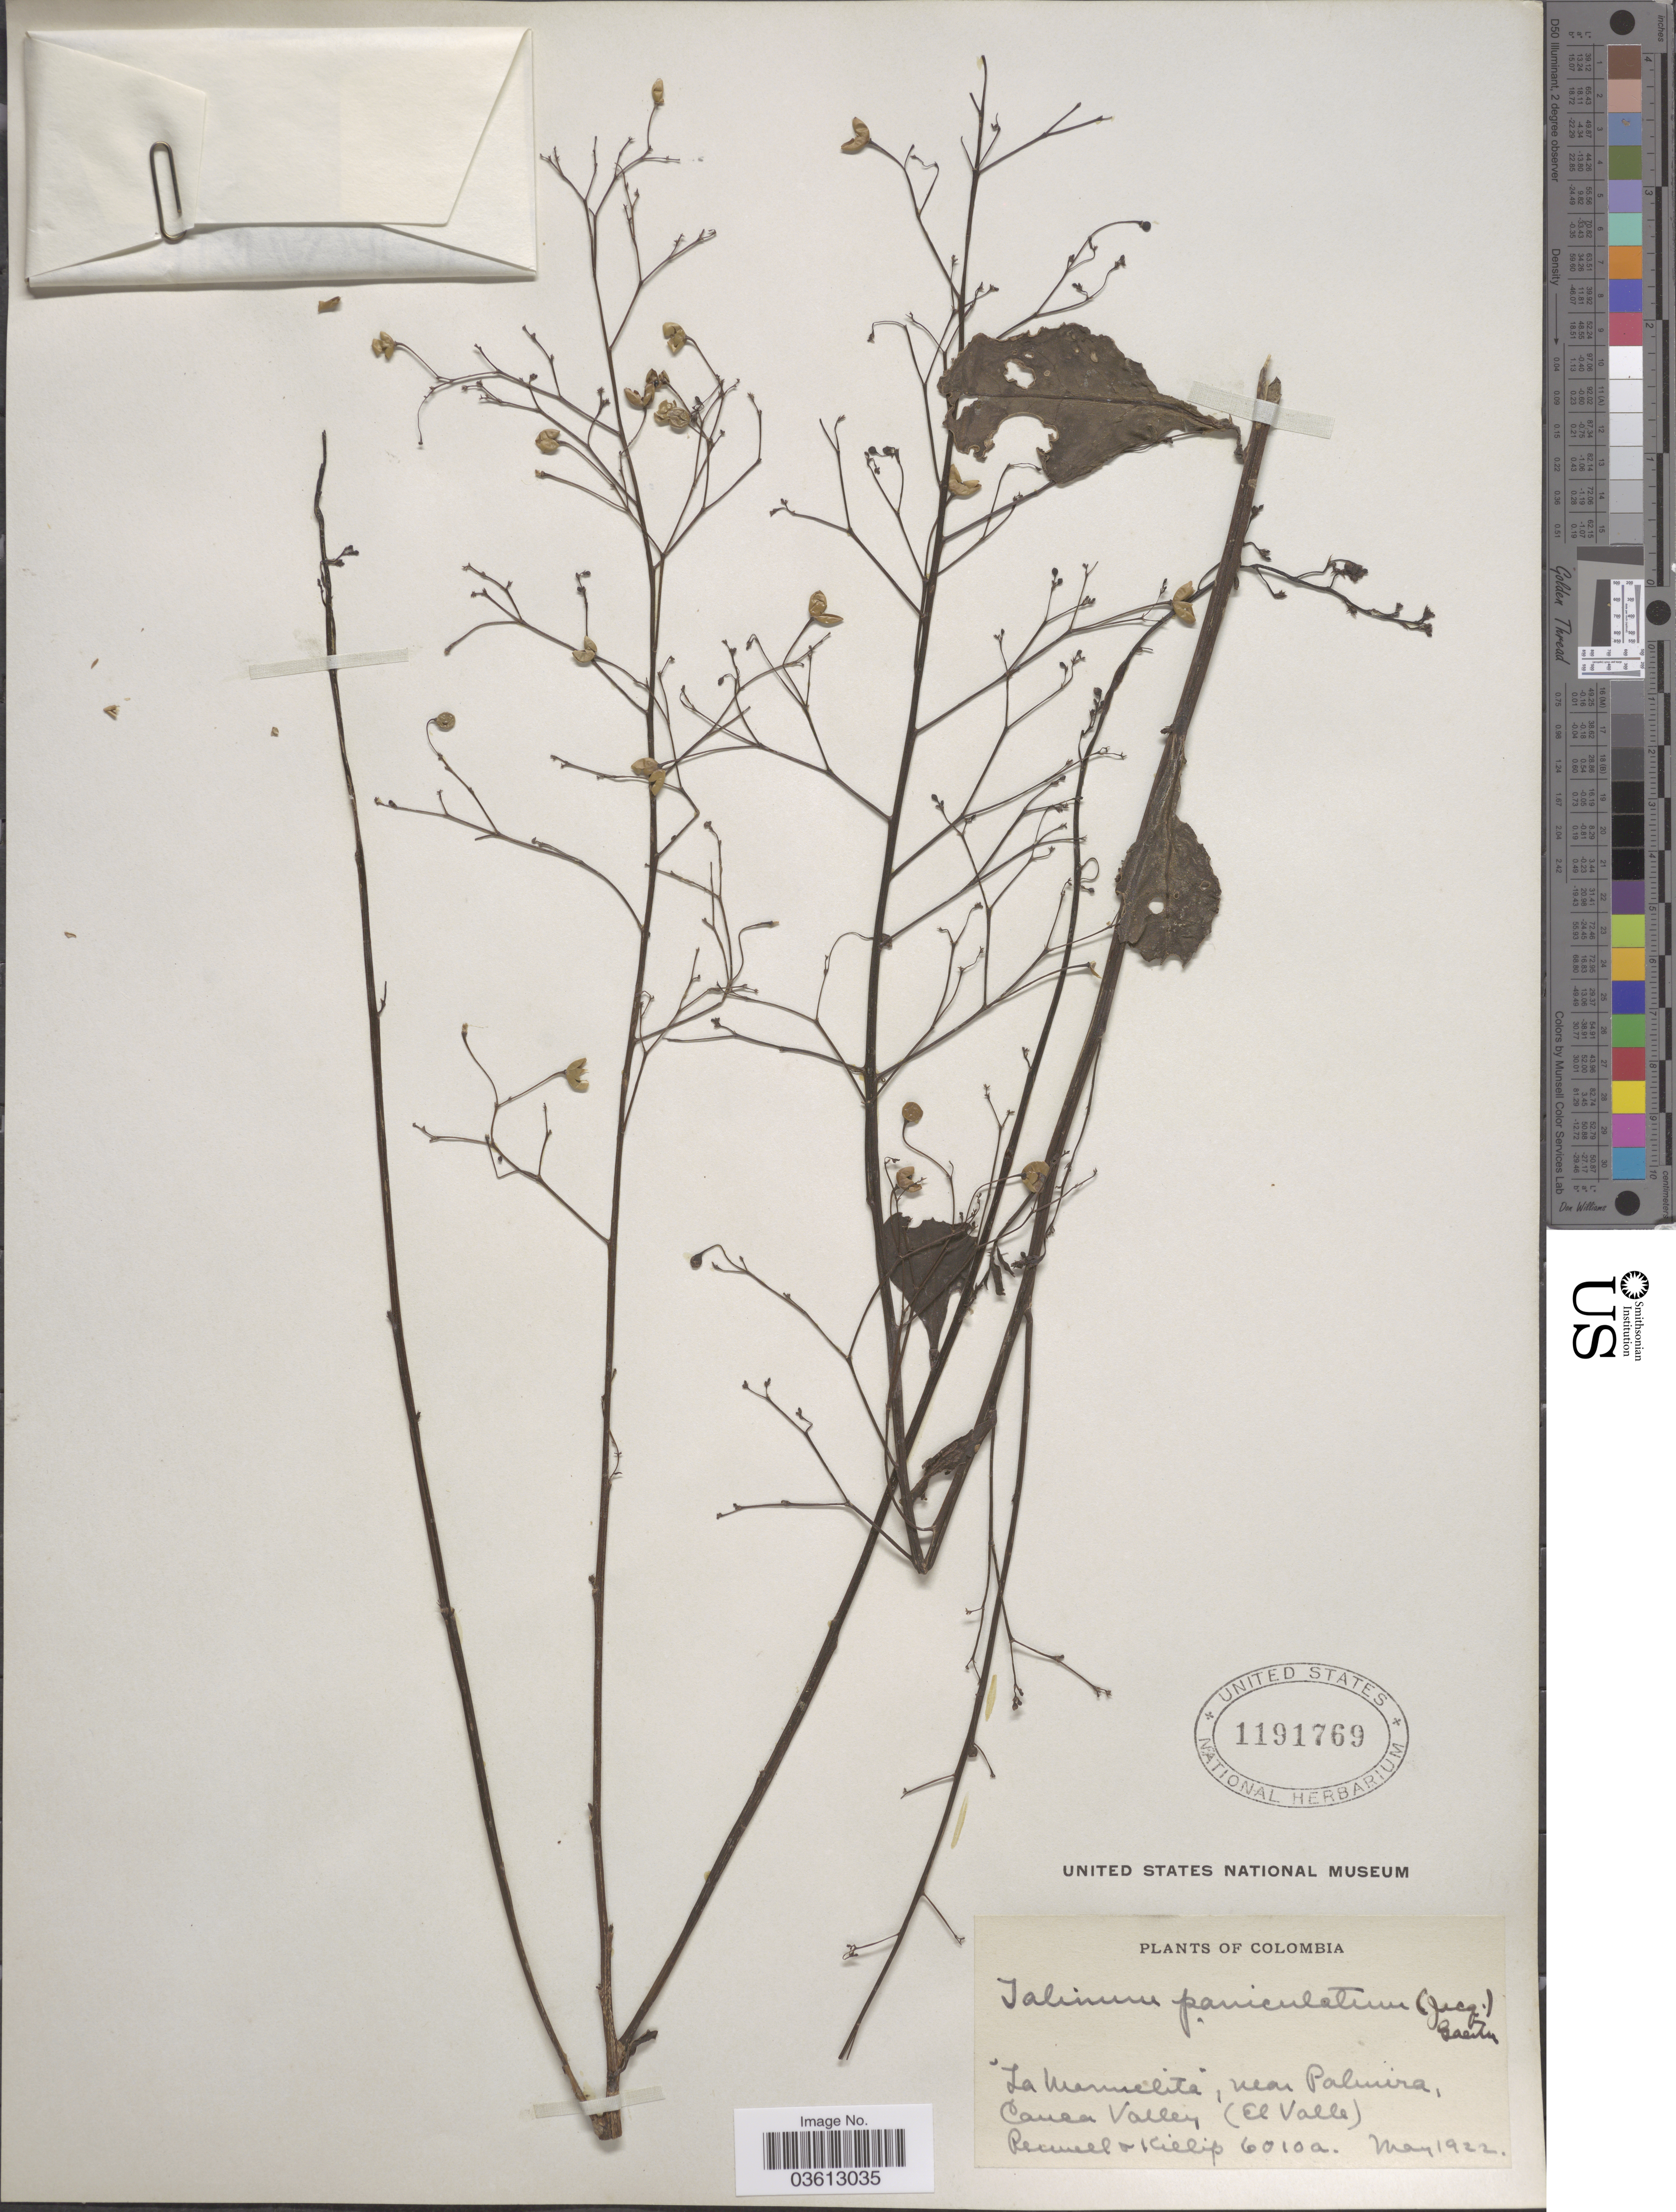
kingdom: Plantae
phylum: Tracheophyta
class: Magnoliopsida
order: Caryophyllales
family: Talinaceae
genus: Talinum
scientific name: Talinum paniculatum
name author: (Jacq.) Gaertn.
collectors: -. Pennell & Killip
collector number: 6010a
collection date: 1922-05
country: Colombia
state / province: Valle del Cauca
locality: La Manuelita, near Palmira, Cauca Valley (El Valle).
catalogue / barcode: US 1191769